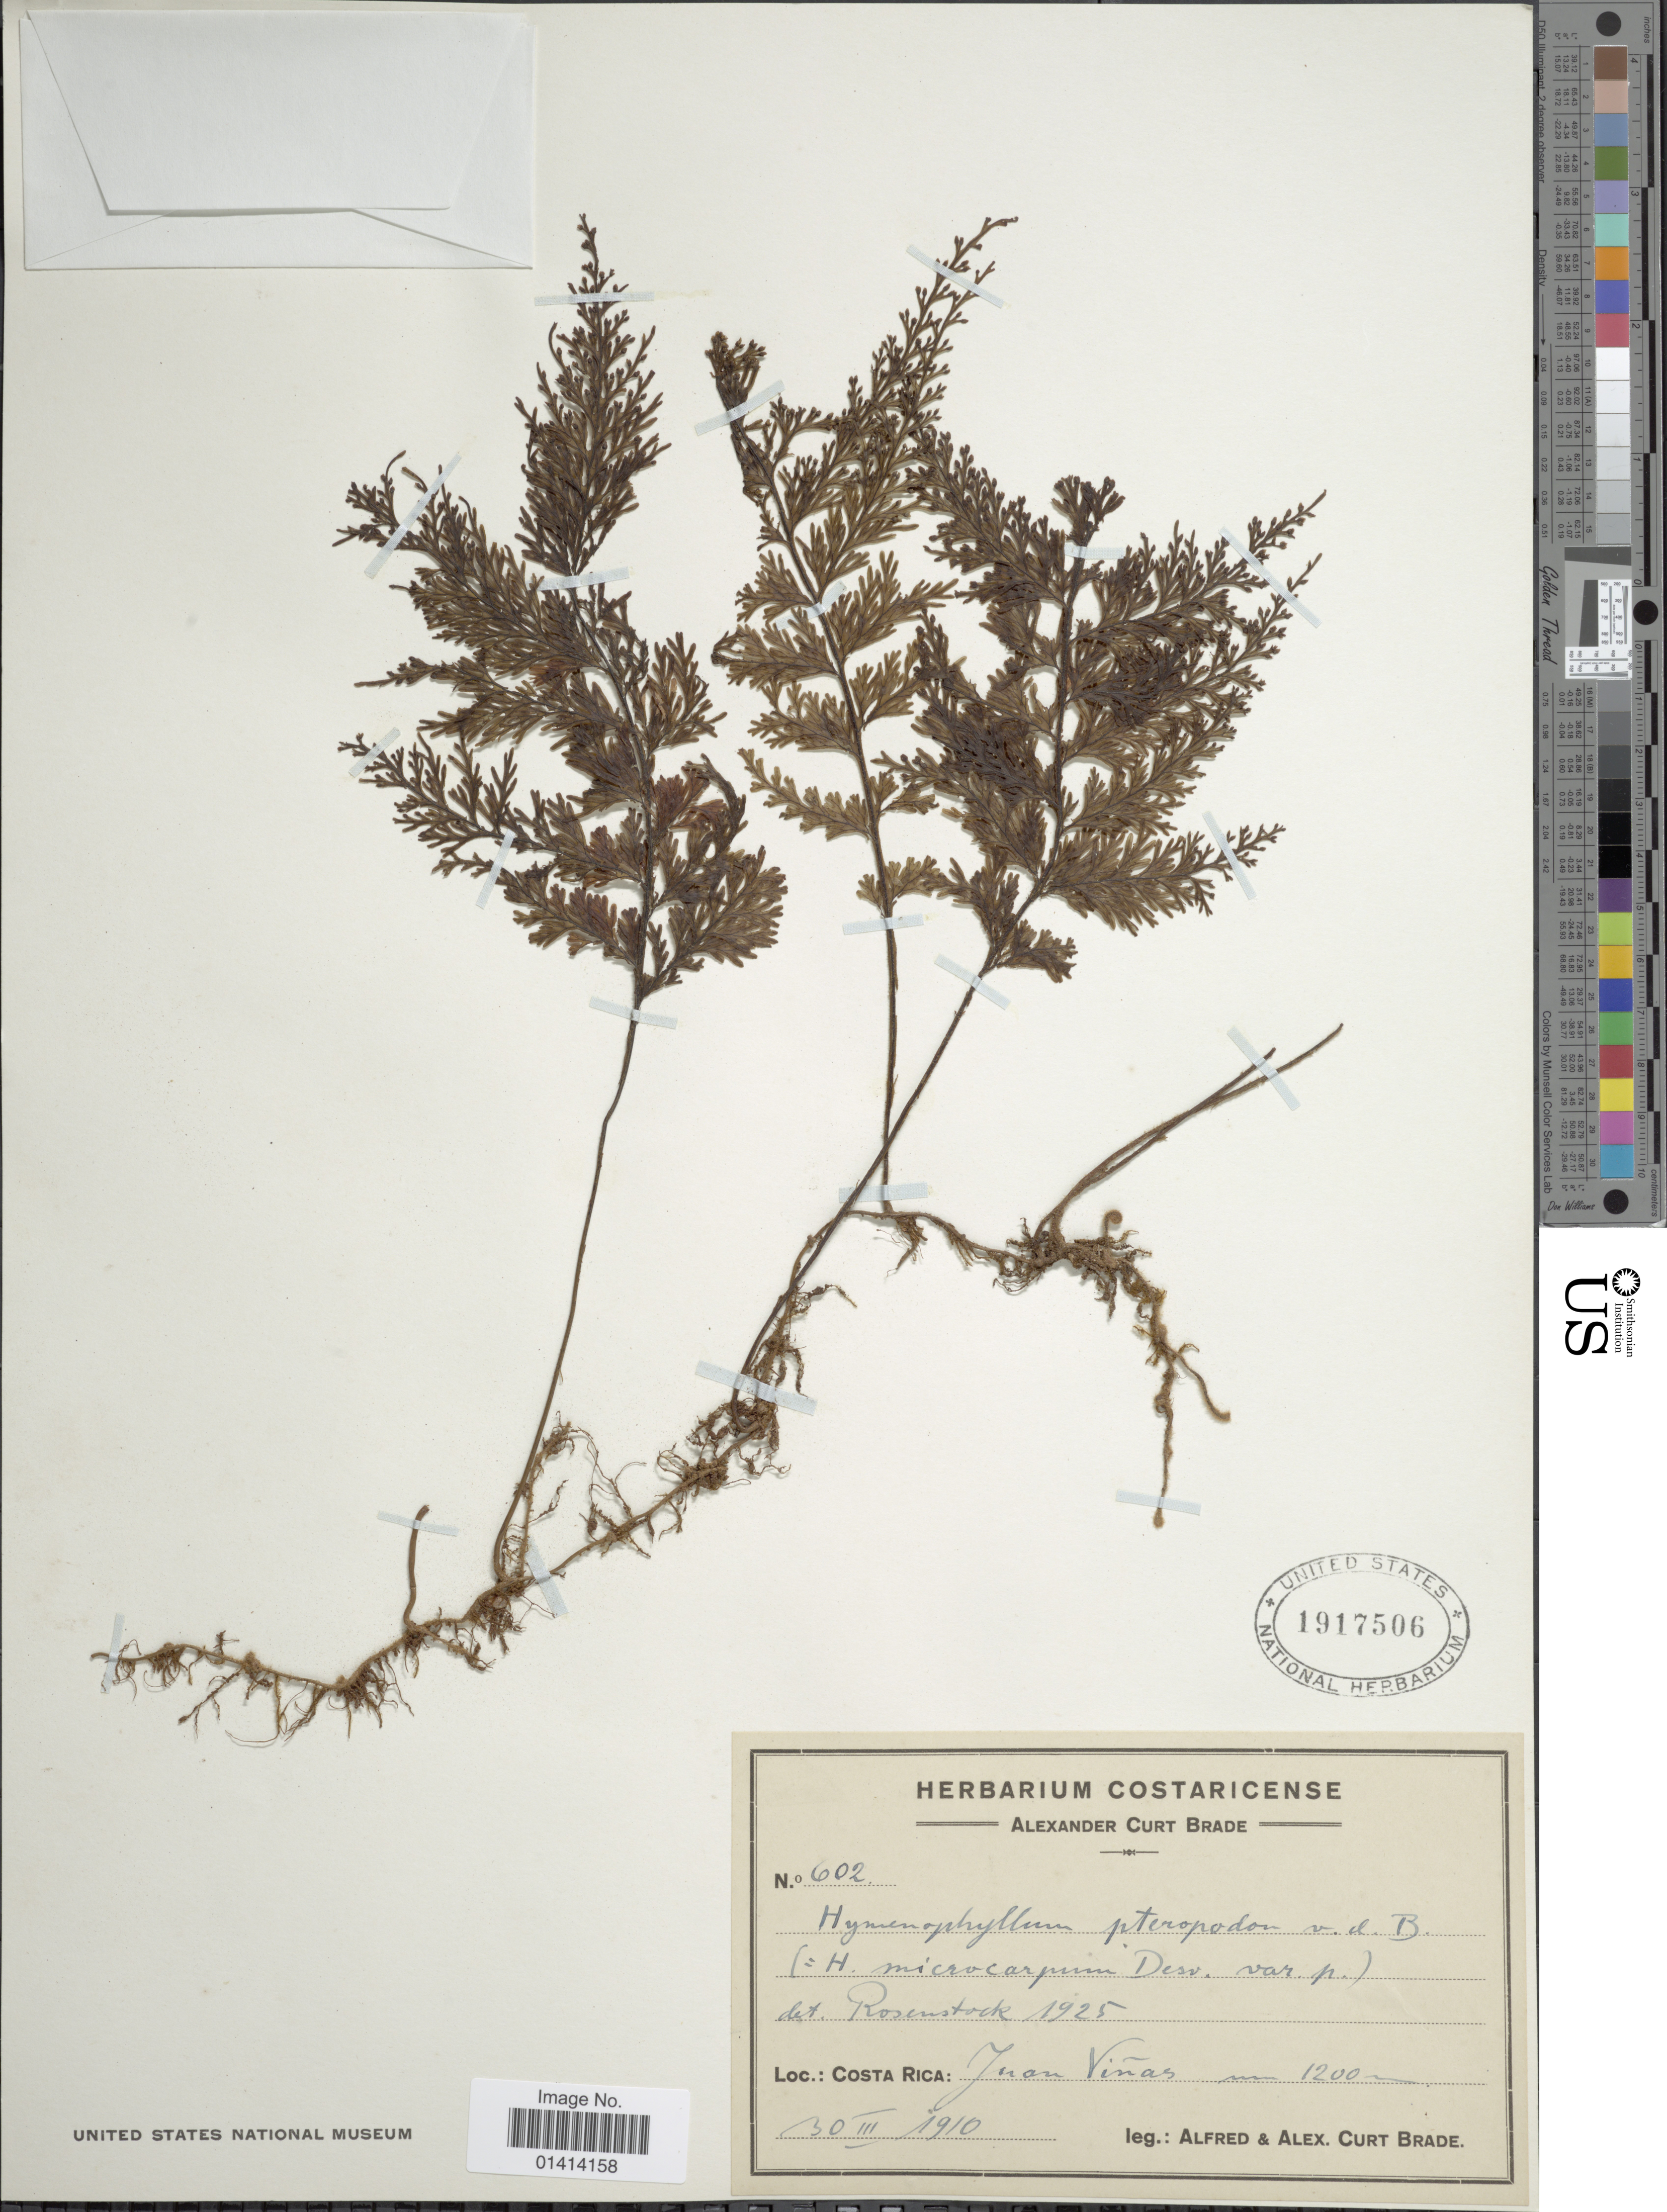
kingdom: Plantae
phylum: Tracheophyta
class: Polypodiopsida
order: Hymenophyllales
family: Hymenophyllaceae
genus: Hymenophyllum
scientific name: Hymenophyllum microcarpum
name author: (Desv.) Lellinger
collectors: A. C. Brade & A. C. Brade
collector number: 602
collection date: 1910-03-30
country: Costa Rica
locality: Juan Viñas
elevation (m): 1200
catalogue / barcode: US 1917506